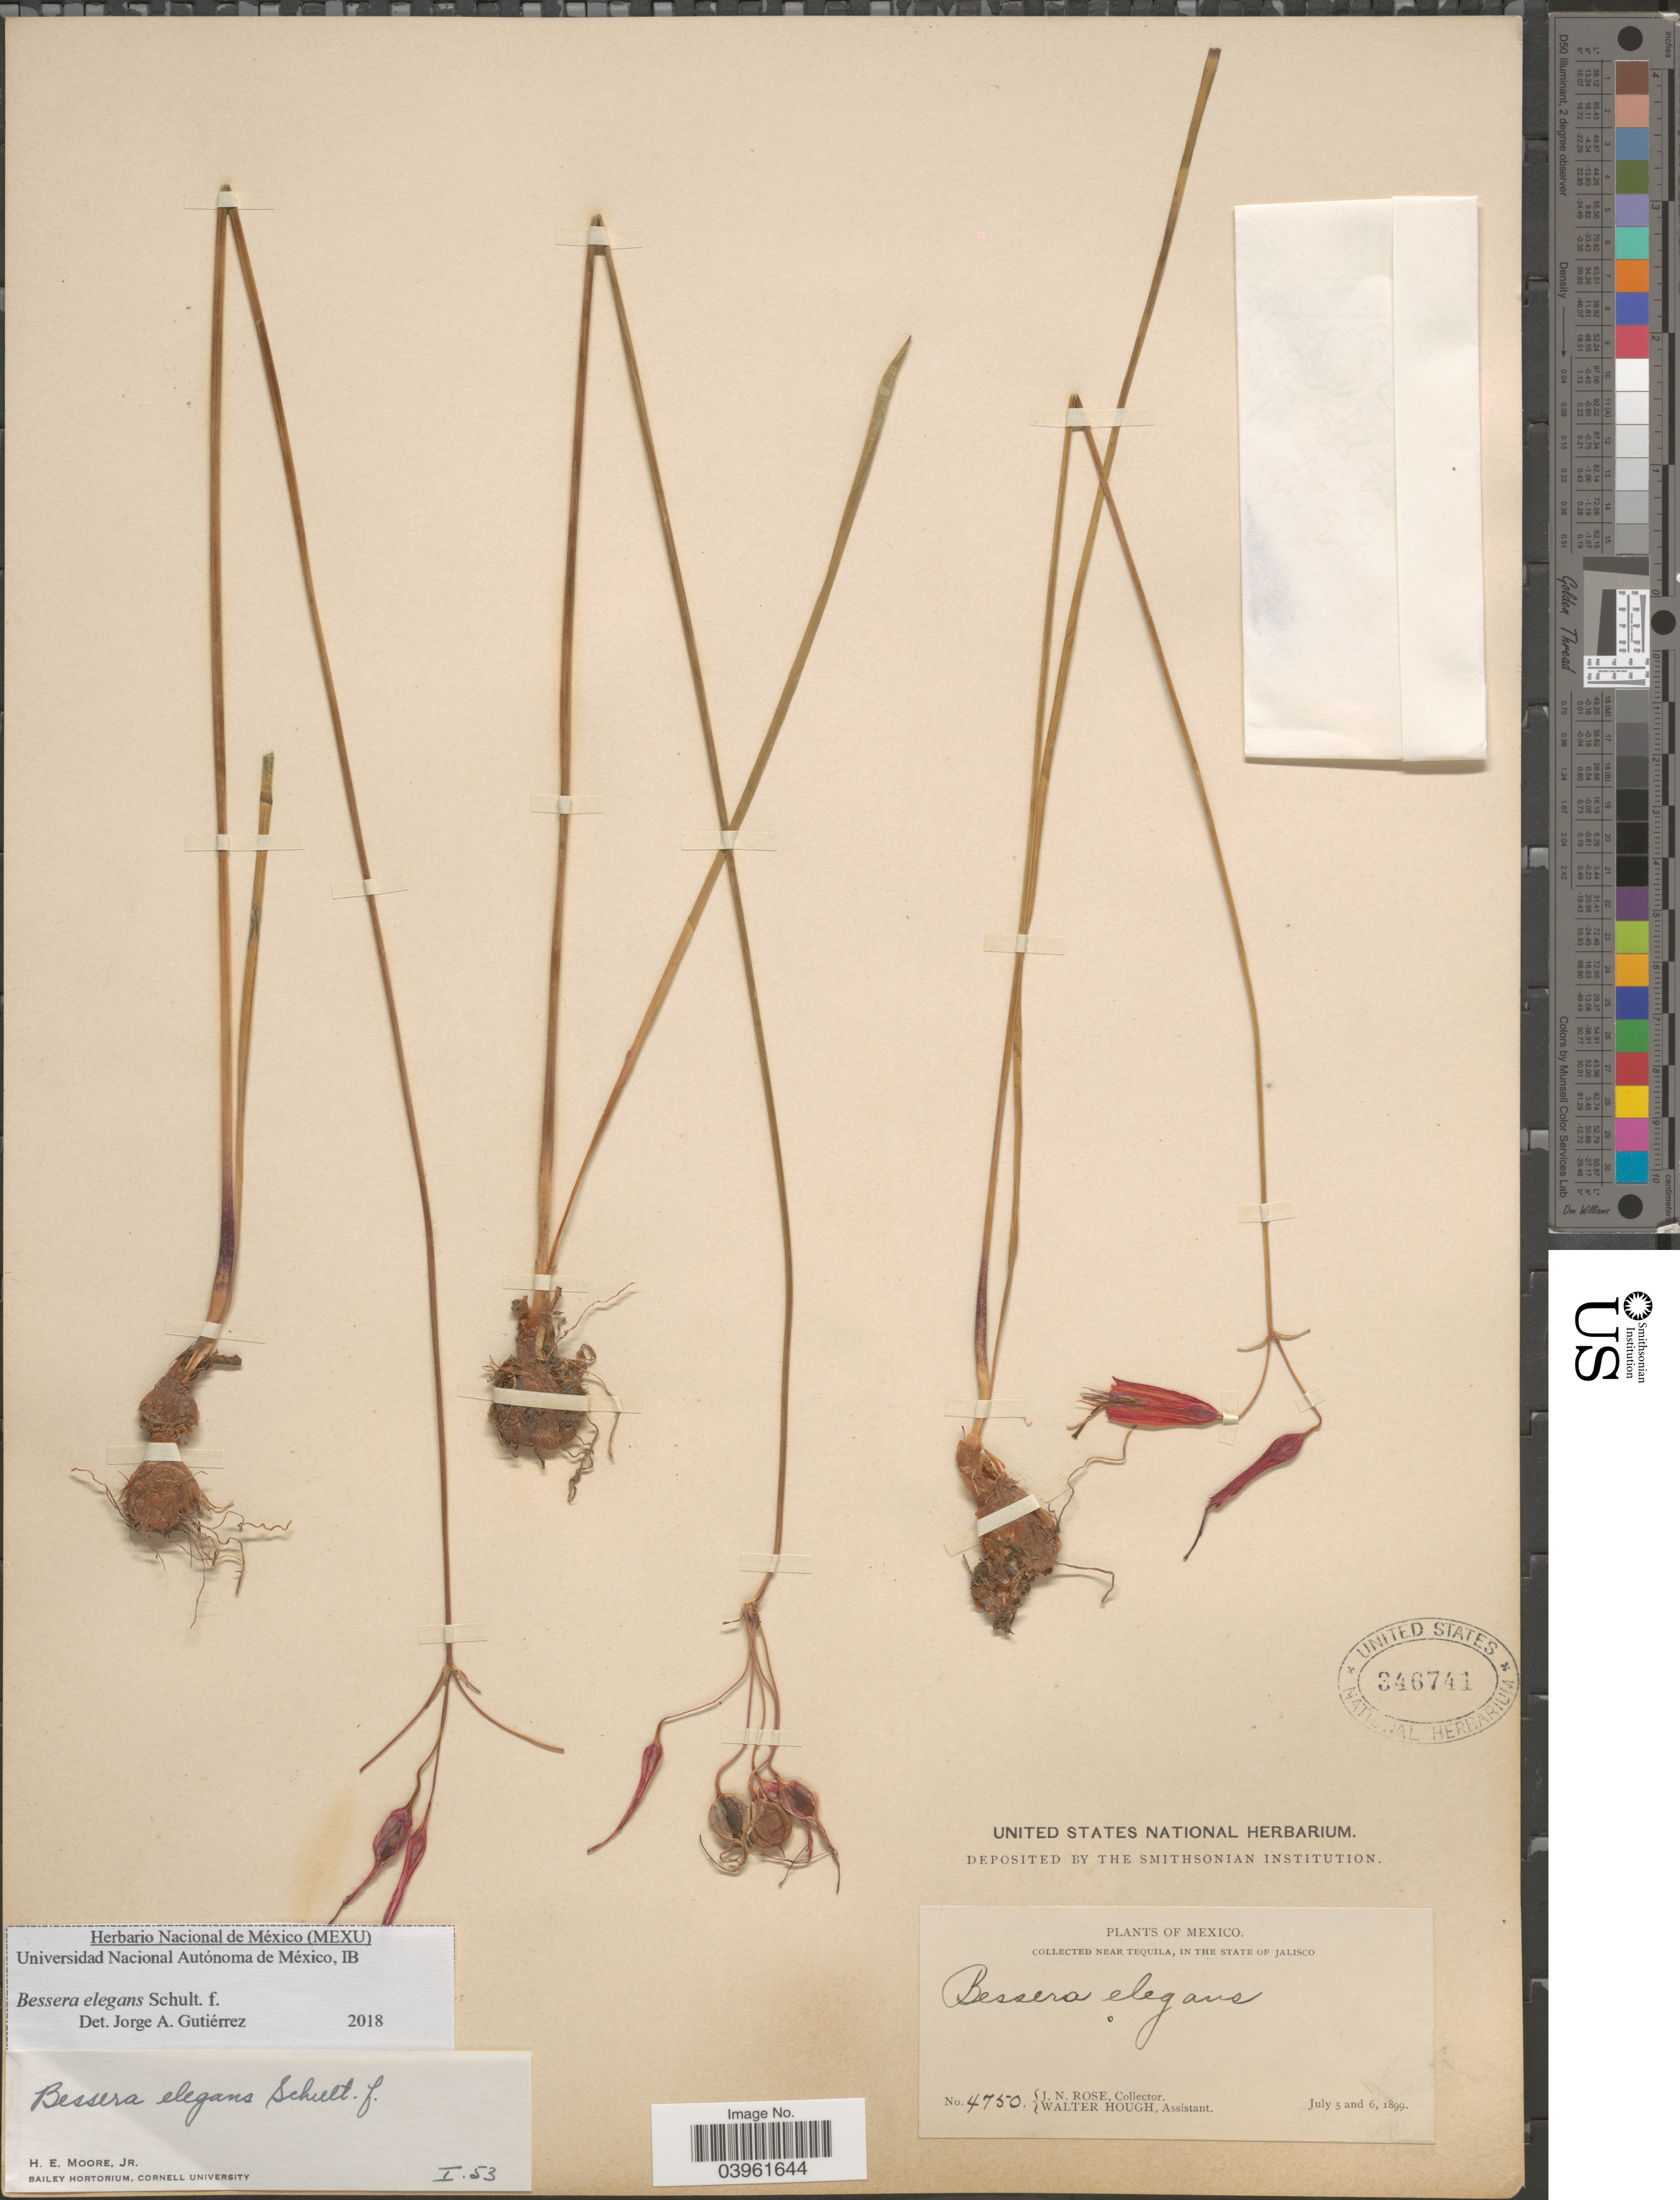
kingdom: Plantae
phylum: Tracheophyta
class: Liliopsida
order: Asparagales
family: Asparagaceae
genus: Bessera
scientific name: Bessera elegans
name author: Schult. f.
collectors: J. N. Rose & W. Hough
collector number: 4750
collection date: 1899-07-05/1899-07-06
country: Mexico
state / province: Jalisco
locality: Near Tequila.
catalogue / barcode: US 346741